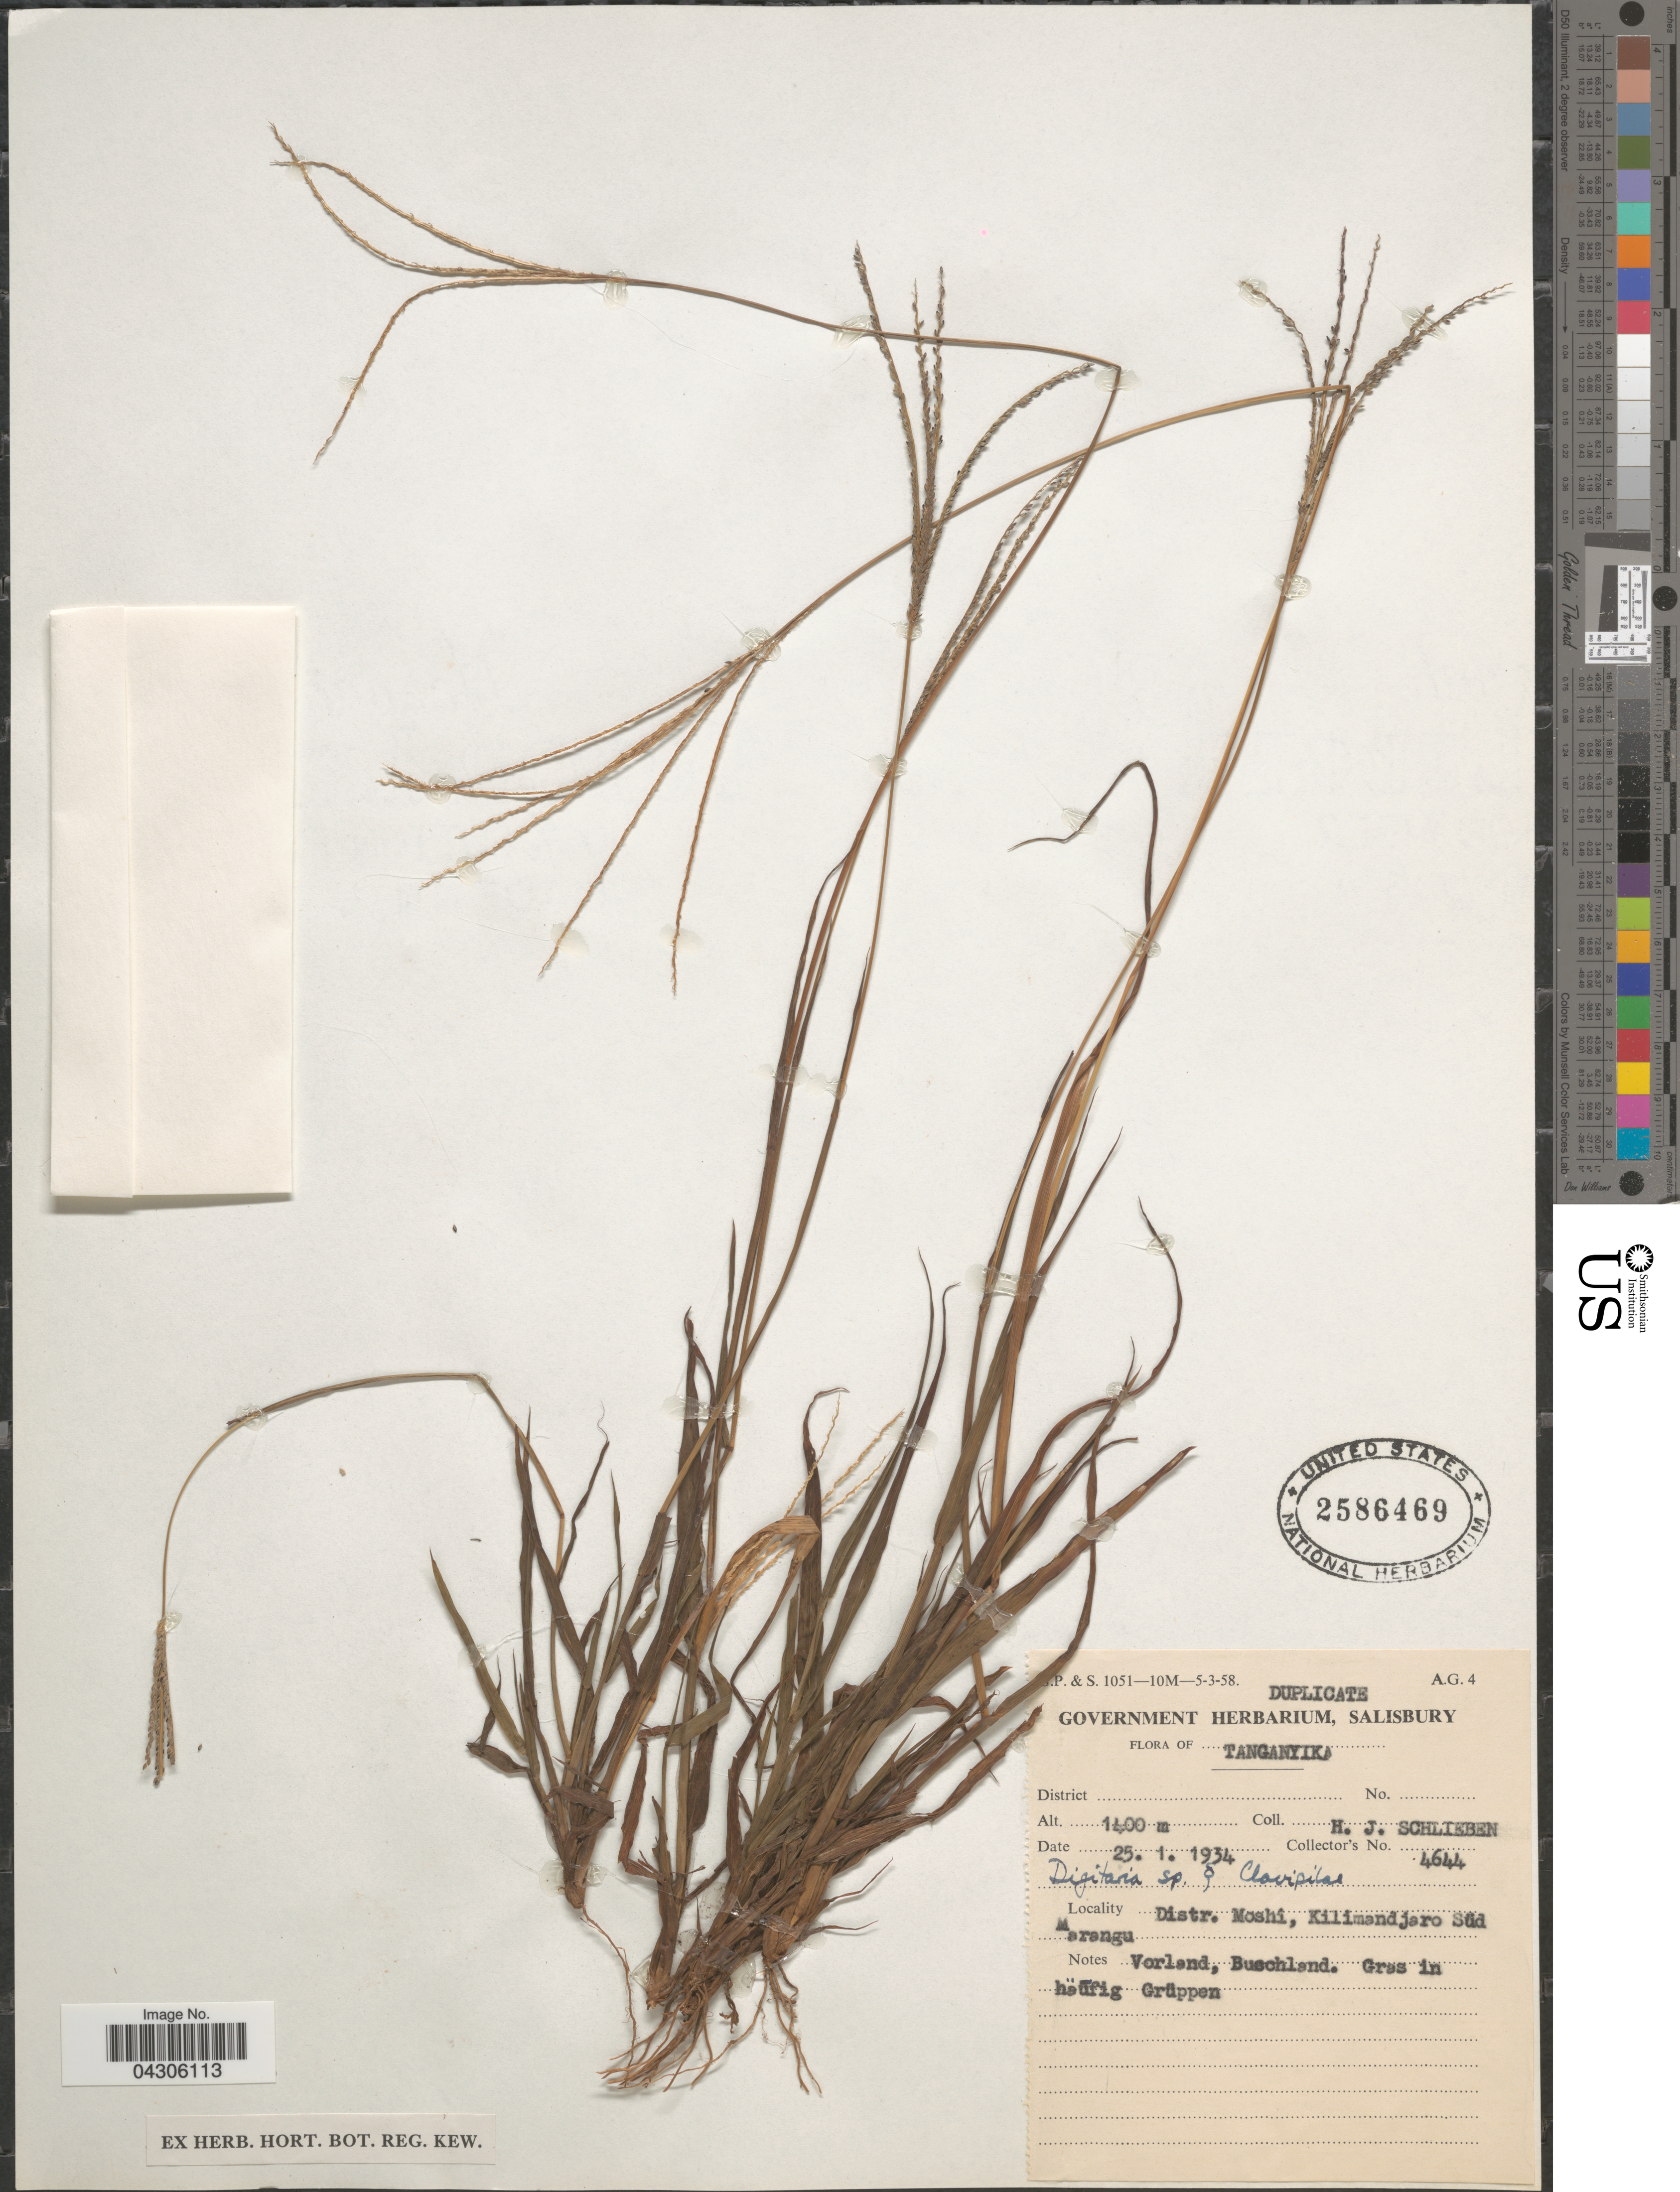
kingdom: Plantae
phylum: Tracheophyta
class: Liliopsida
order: Poales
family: Poaceae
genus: Digitaria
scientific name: Digitaria sp.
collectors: H. J. Schlieben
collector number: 4644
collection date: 1934-01-25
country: Tanzania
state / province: Kilimanjaro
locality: Tanganyika. Distr. Moshi, Kilimandjaro Süd Marangu.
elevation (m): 1400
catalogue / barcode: US 2586469